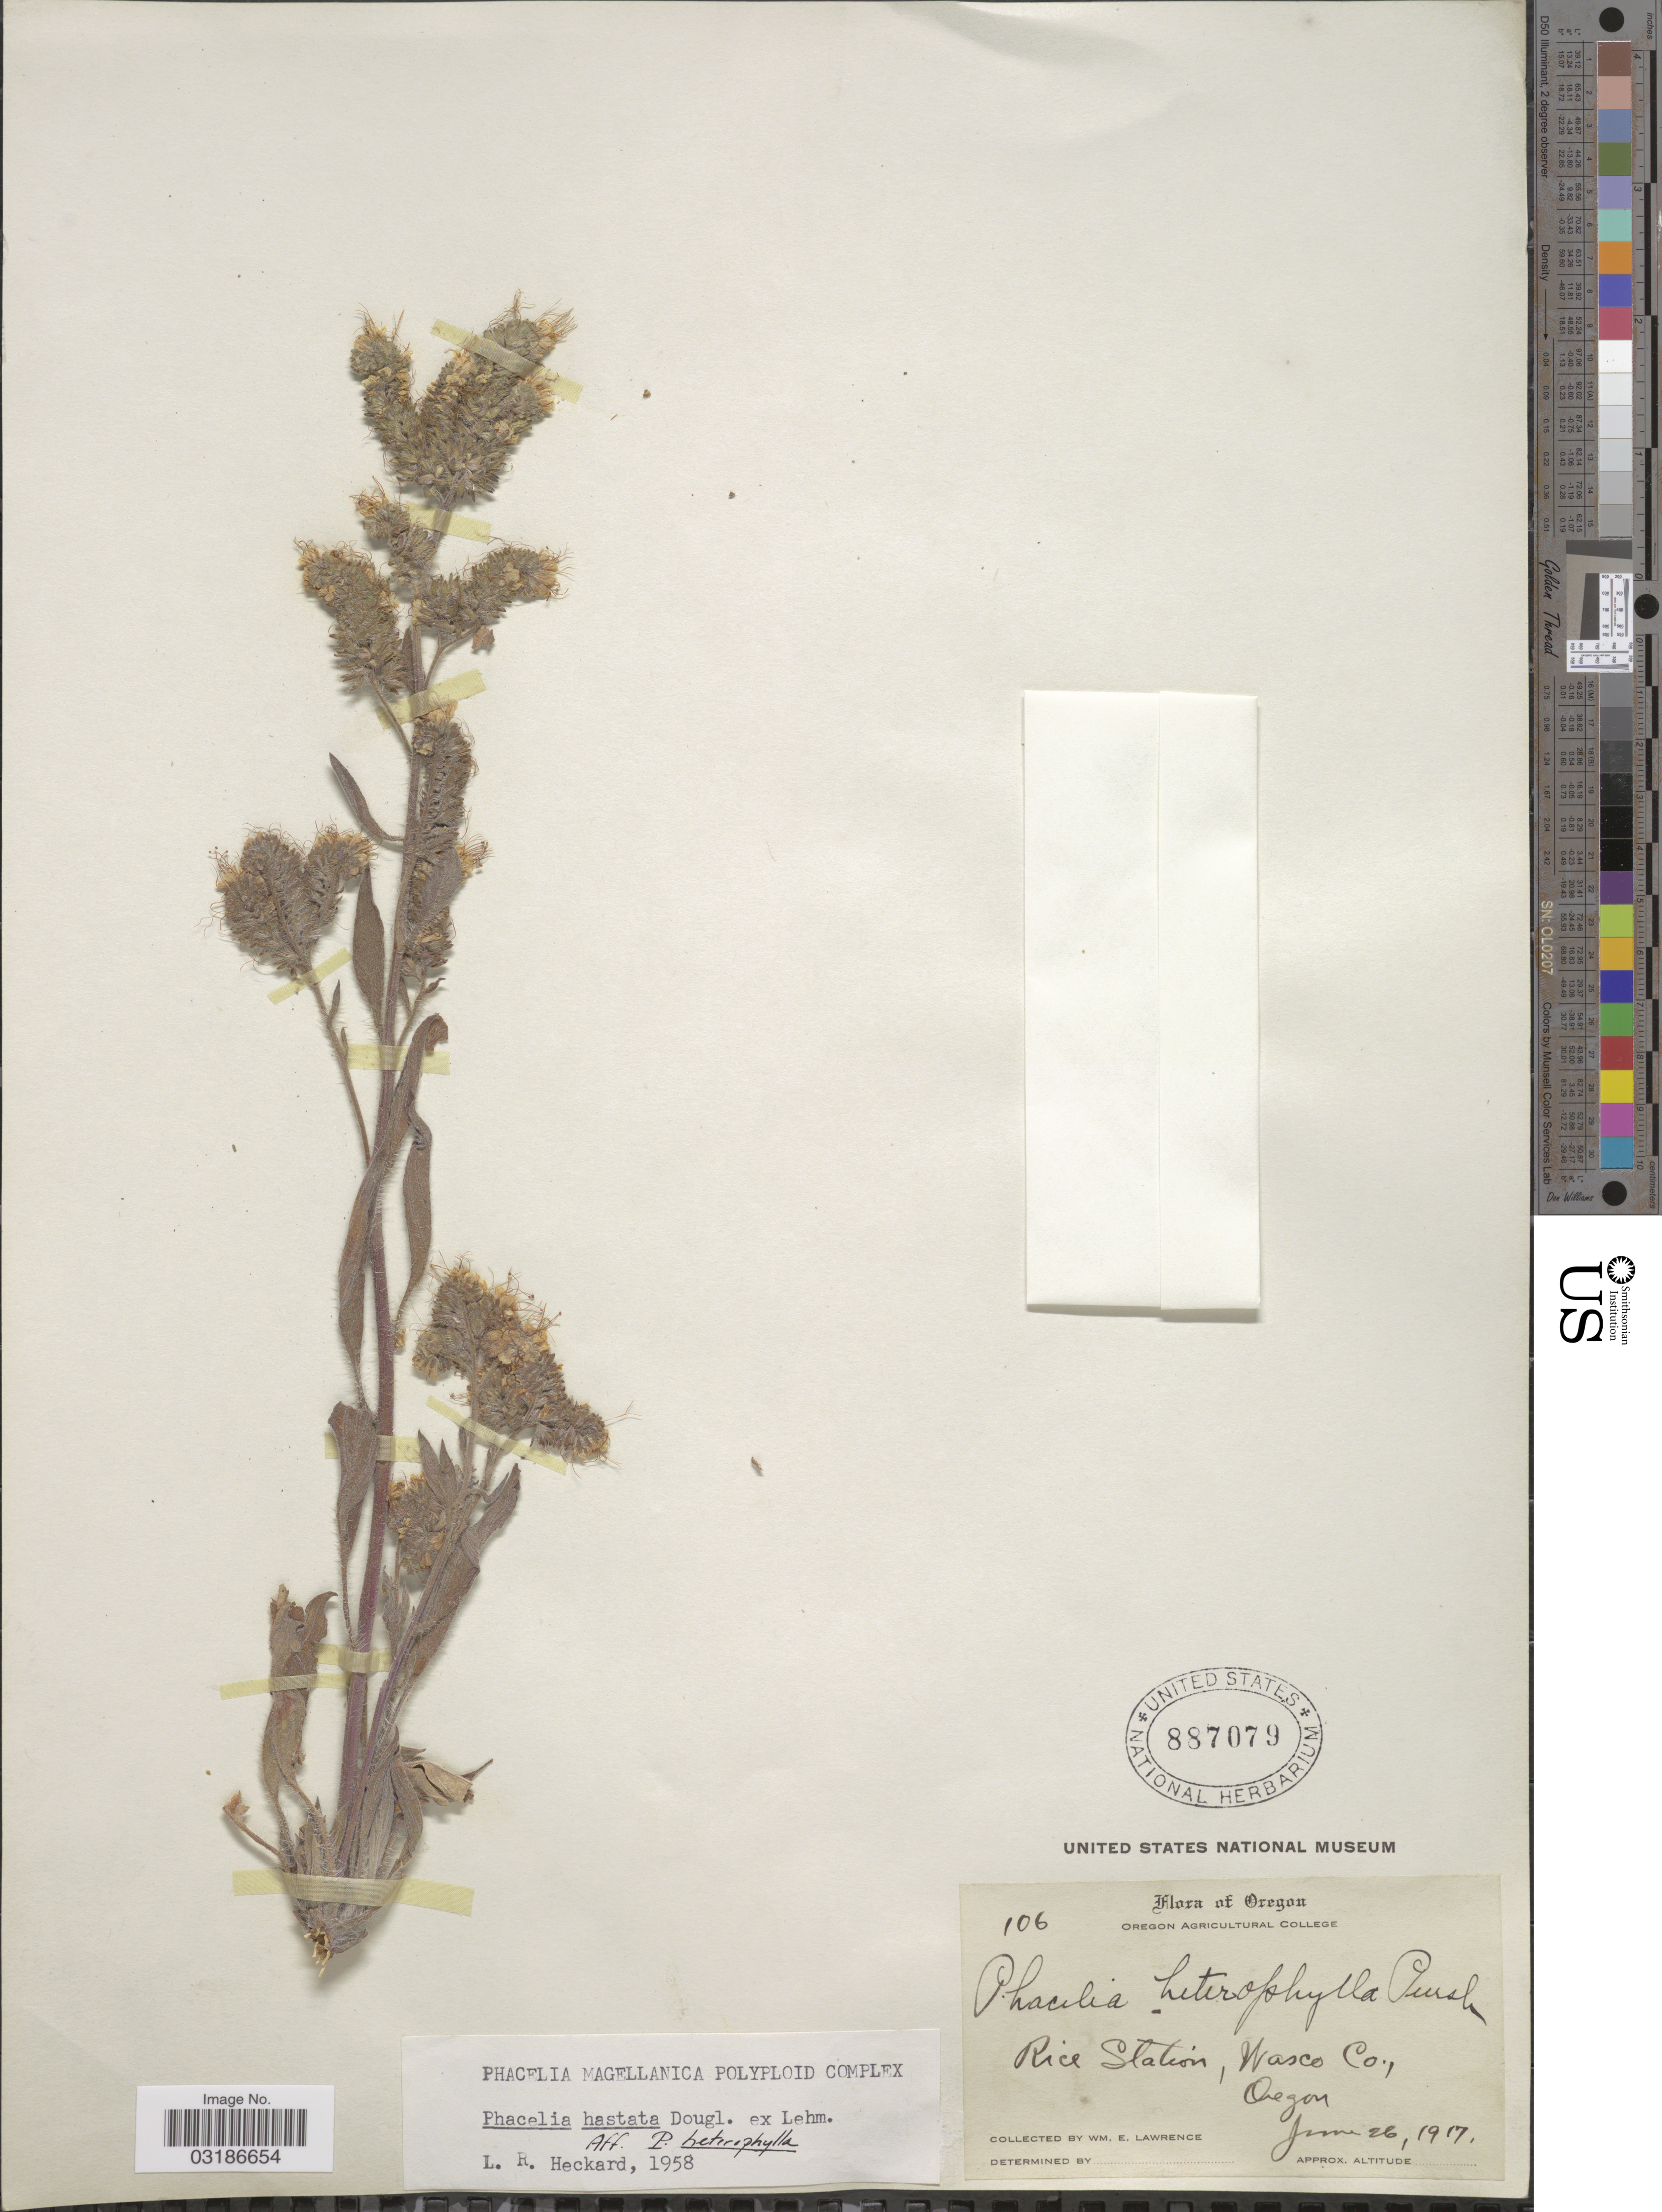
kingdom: Plantae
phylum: Tracheophyta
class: Magnoliopsida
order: Boraginales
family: Hydrophyllaceae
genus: Phacelia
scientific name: Phacelia hastata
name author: Douglas ex Lehm.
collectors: W. Lawrence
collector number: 106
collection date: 1917-06-26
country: United States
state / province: Oregon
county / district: Wasco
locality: Rice Station, Wasco Co., Oregon.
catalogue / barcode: US 887079